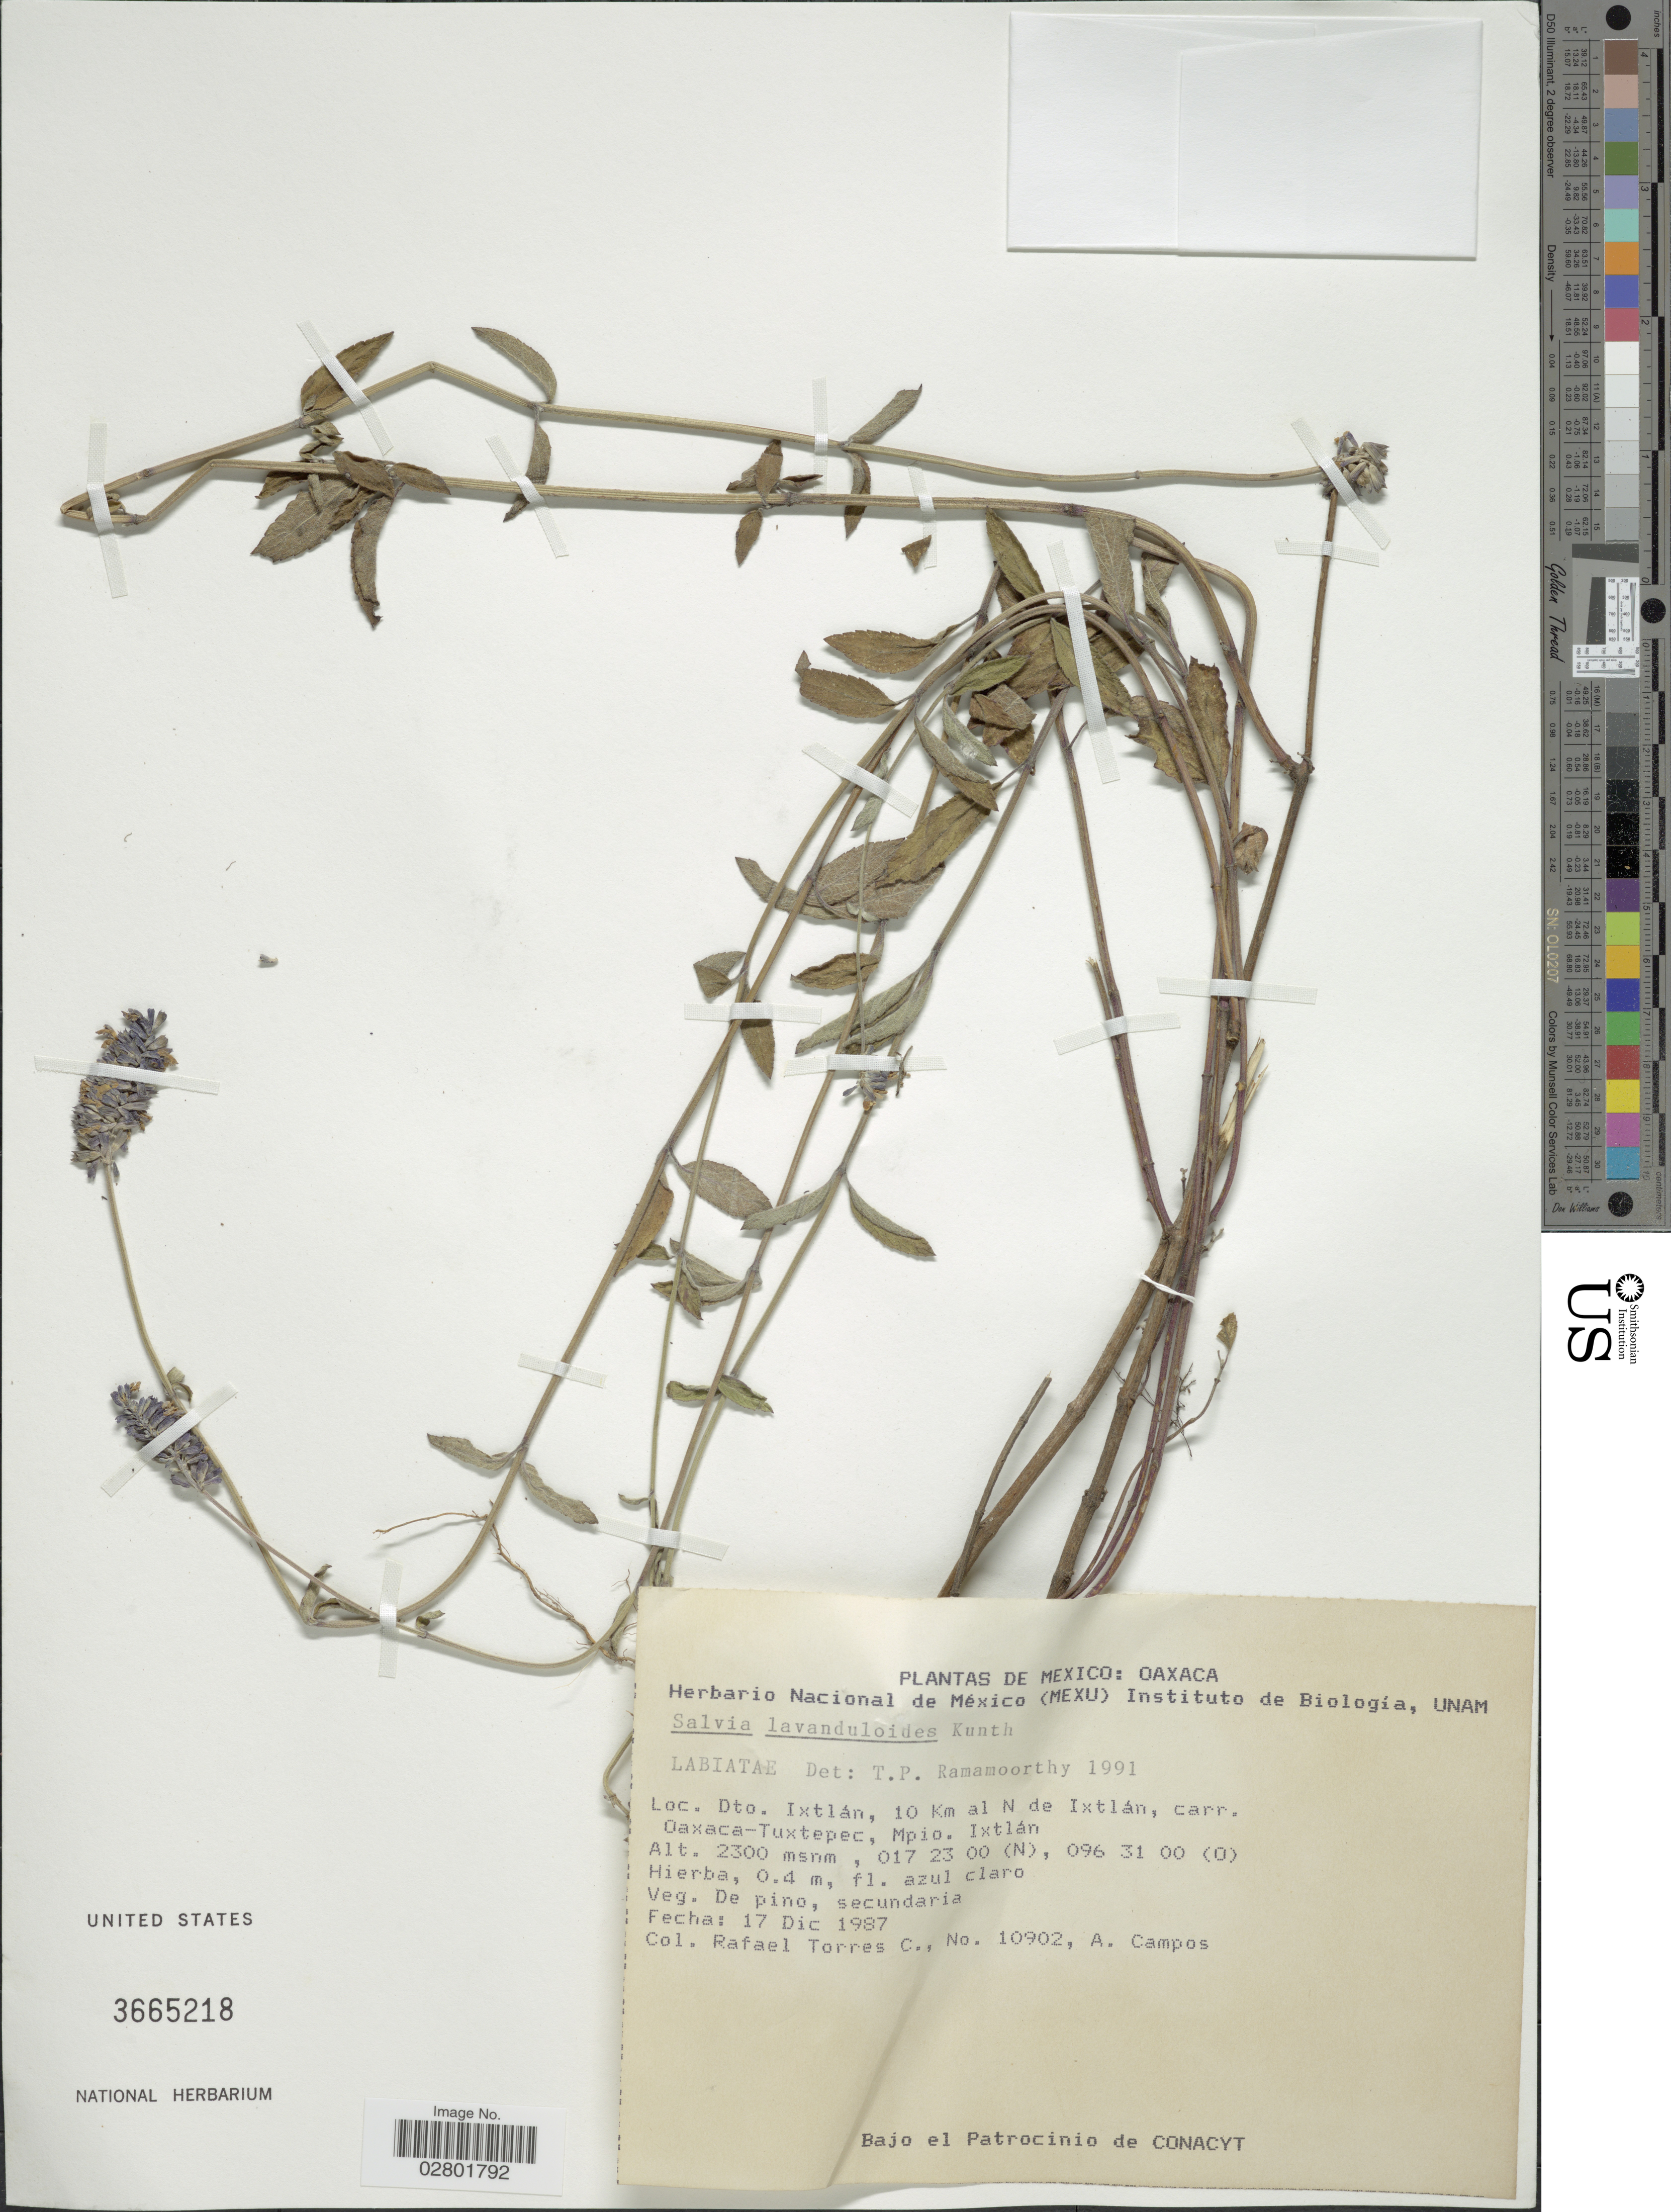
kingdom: Plantae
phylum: Tracheophyta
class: Magnoliopsida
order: Lamiales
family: Lamiaceae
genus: Salvia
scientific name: Salvia lavanduloides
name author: Kunth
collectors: R. Torres C. & A. R. Campos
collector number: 10902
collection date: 1987-12-17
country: Mexico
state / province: Oaxaca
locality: Dto. Ixtlán, 10 Km al N de Ixtlán, carr. Oaxaca-Tuxtepec, Mpio. Ixtlán.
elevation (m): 2300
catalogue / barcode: US 3665218